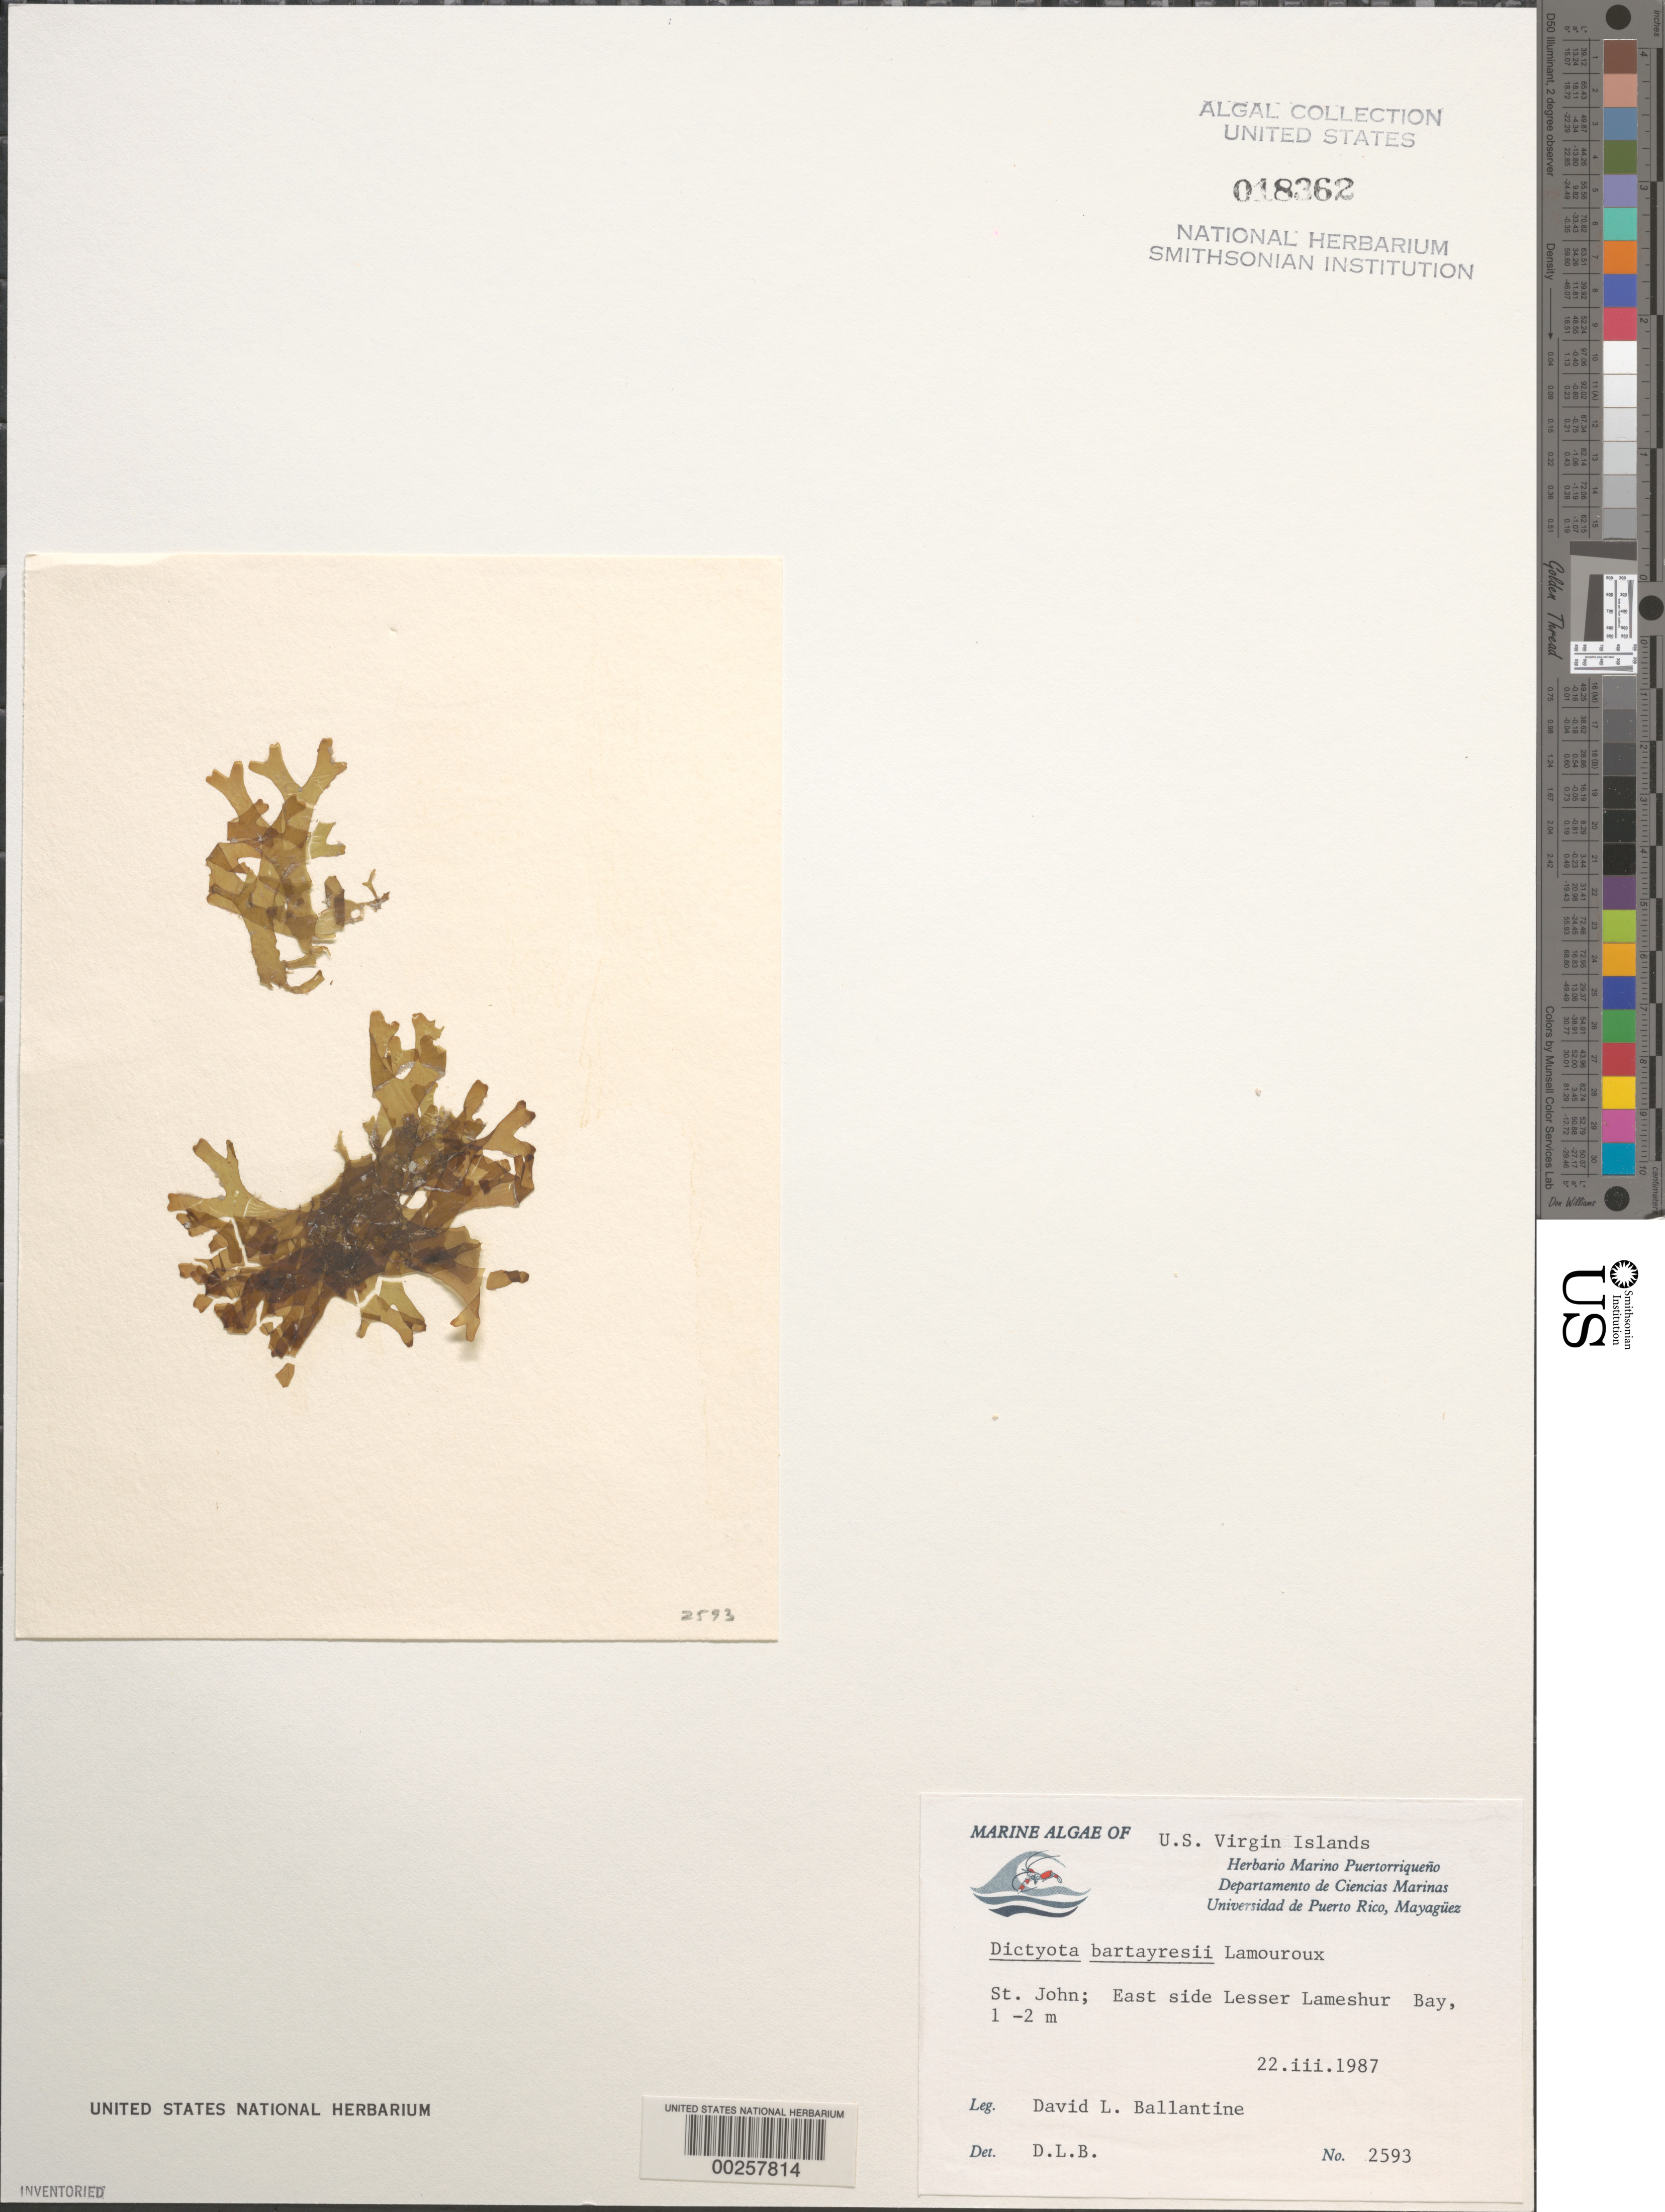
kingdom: Chromista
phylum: Ochrophyta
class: Phaeophyceae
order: Dictyotales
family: Dictyotaceae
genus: Dictyota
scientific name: Dictyota bartayresiana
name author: J.V.Lamouroux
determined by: Ballantine, D. L.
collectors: D.L. Ballantine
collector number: DLB 2593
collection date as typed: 22 Mar 1987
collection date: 1987-03-22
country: U.S. Virgin Islands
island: St. John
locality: Lesser Lameshur Bay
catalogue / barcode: US 18362